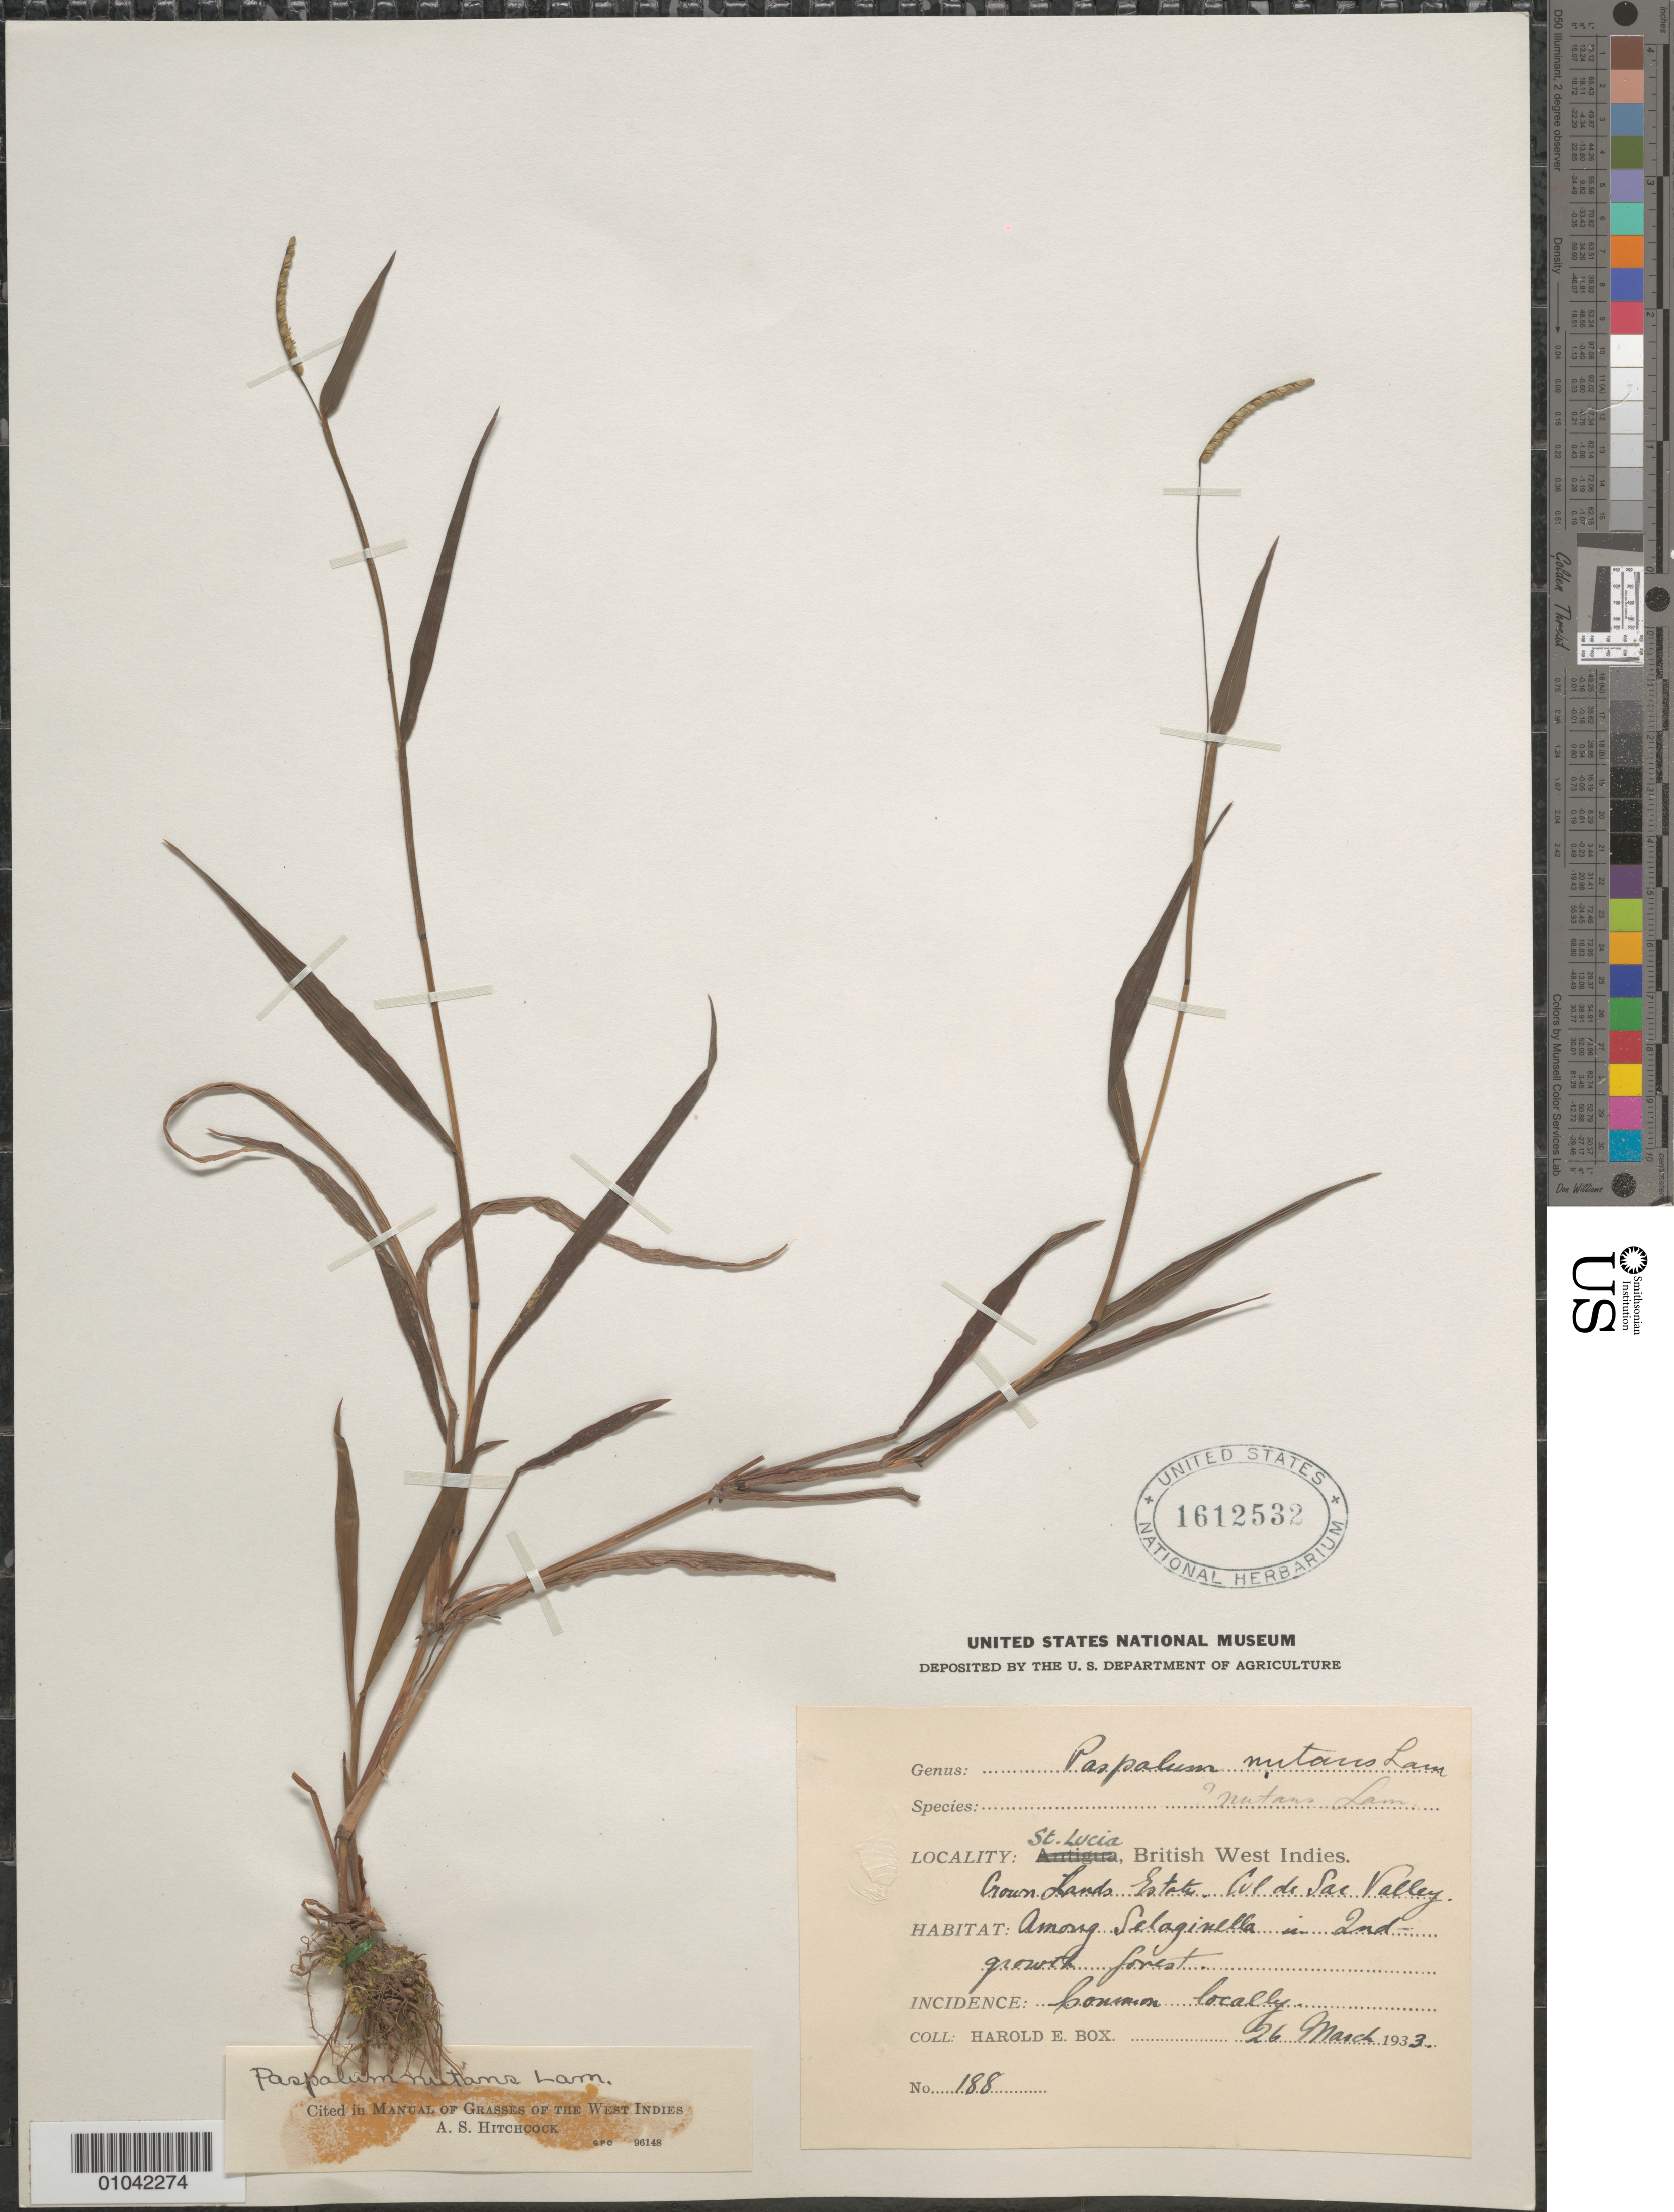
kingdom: Plantae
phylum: Tracheophyta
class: Liliopsida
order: Poales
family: Poaceae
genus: Paspalum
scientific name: Paspalum nutans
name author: Lam.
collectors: H. E. Box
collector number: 188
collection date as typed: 26 Mar 1933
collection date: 1933-03-26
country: St. Lucia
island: St. Lucia I.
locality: Goun Lands Estate, Cul de Sac Valley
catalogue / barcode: US 1612532